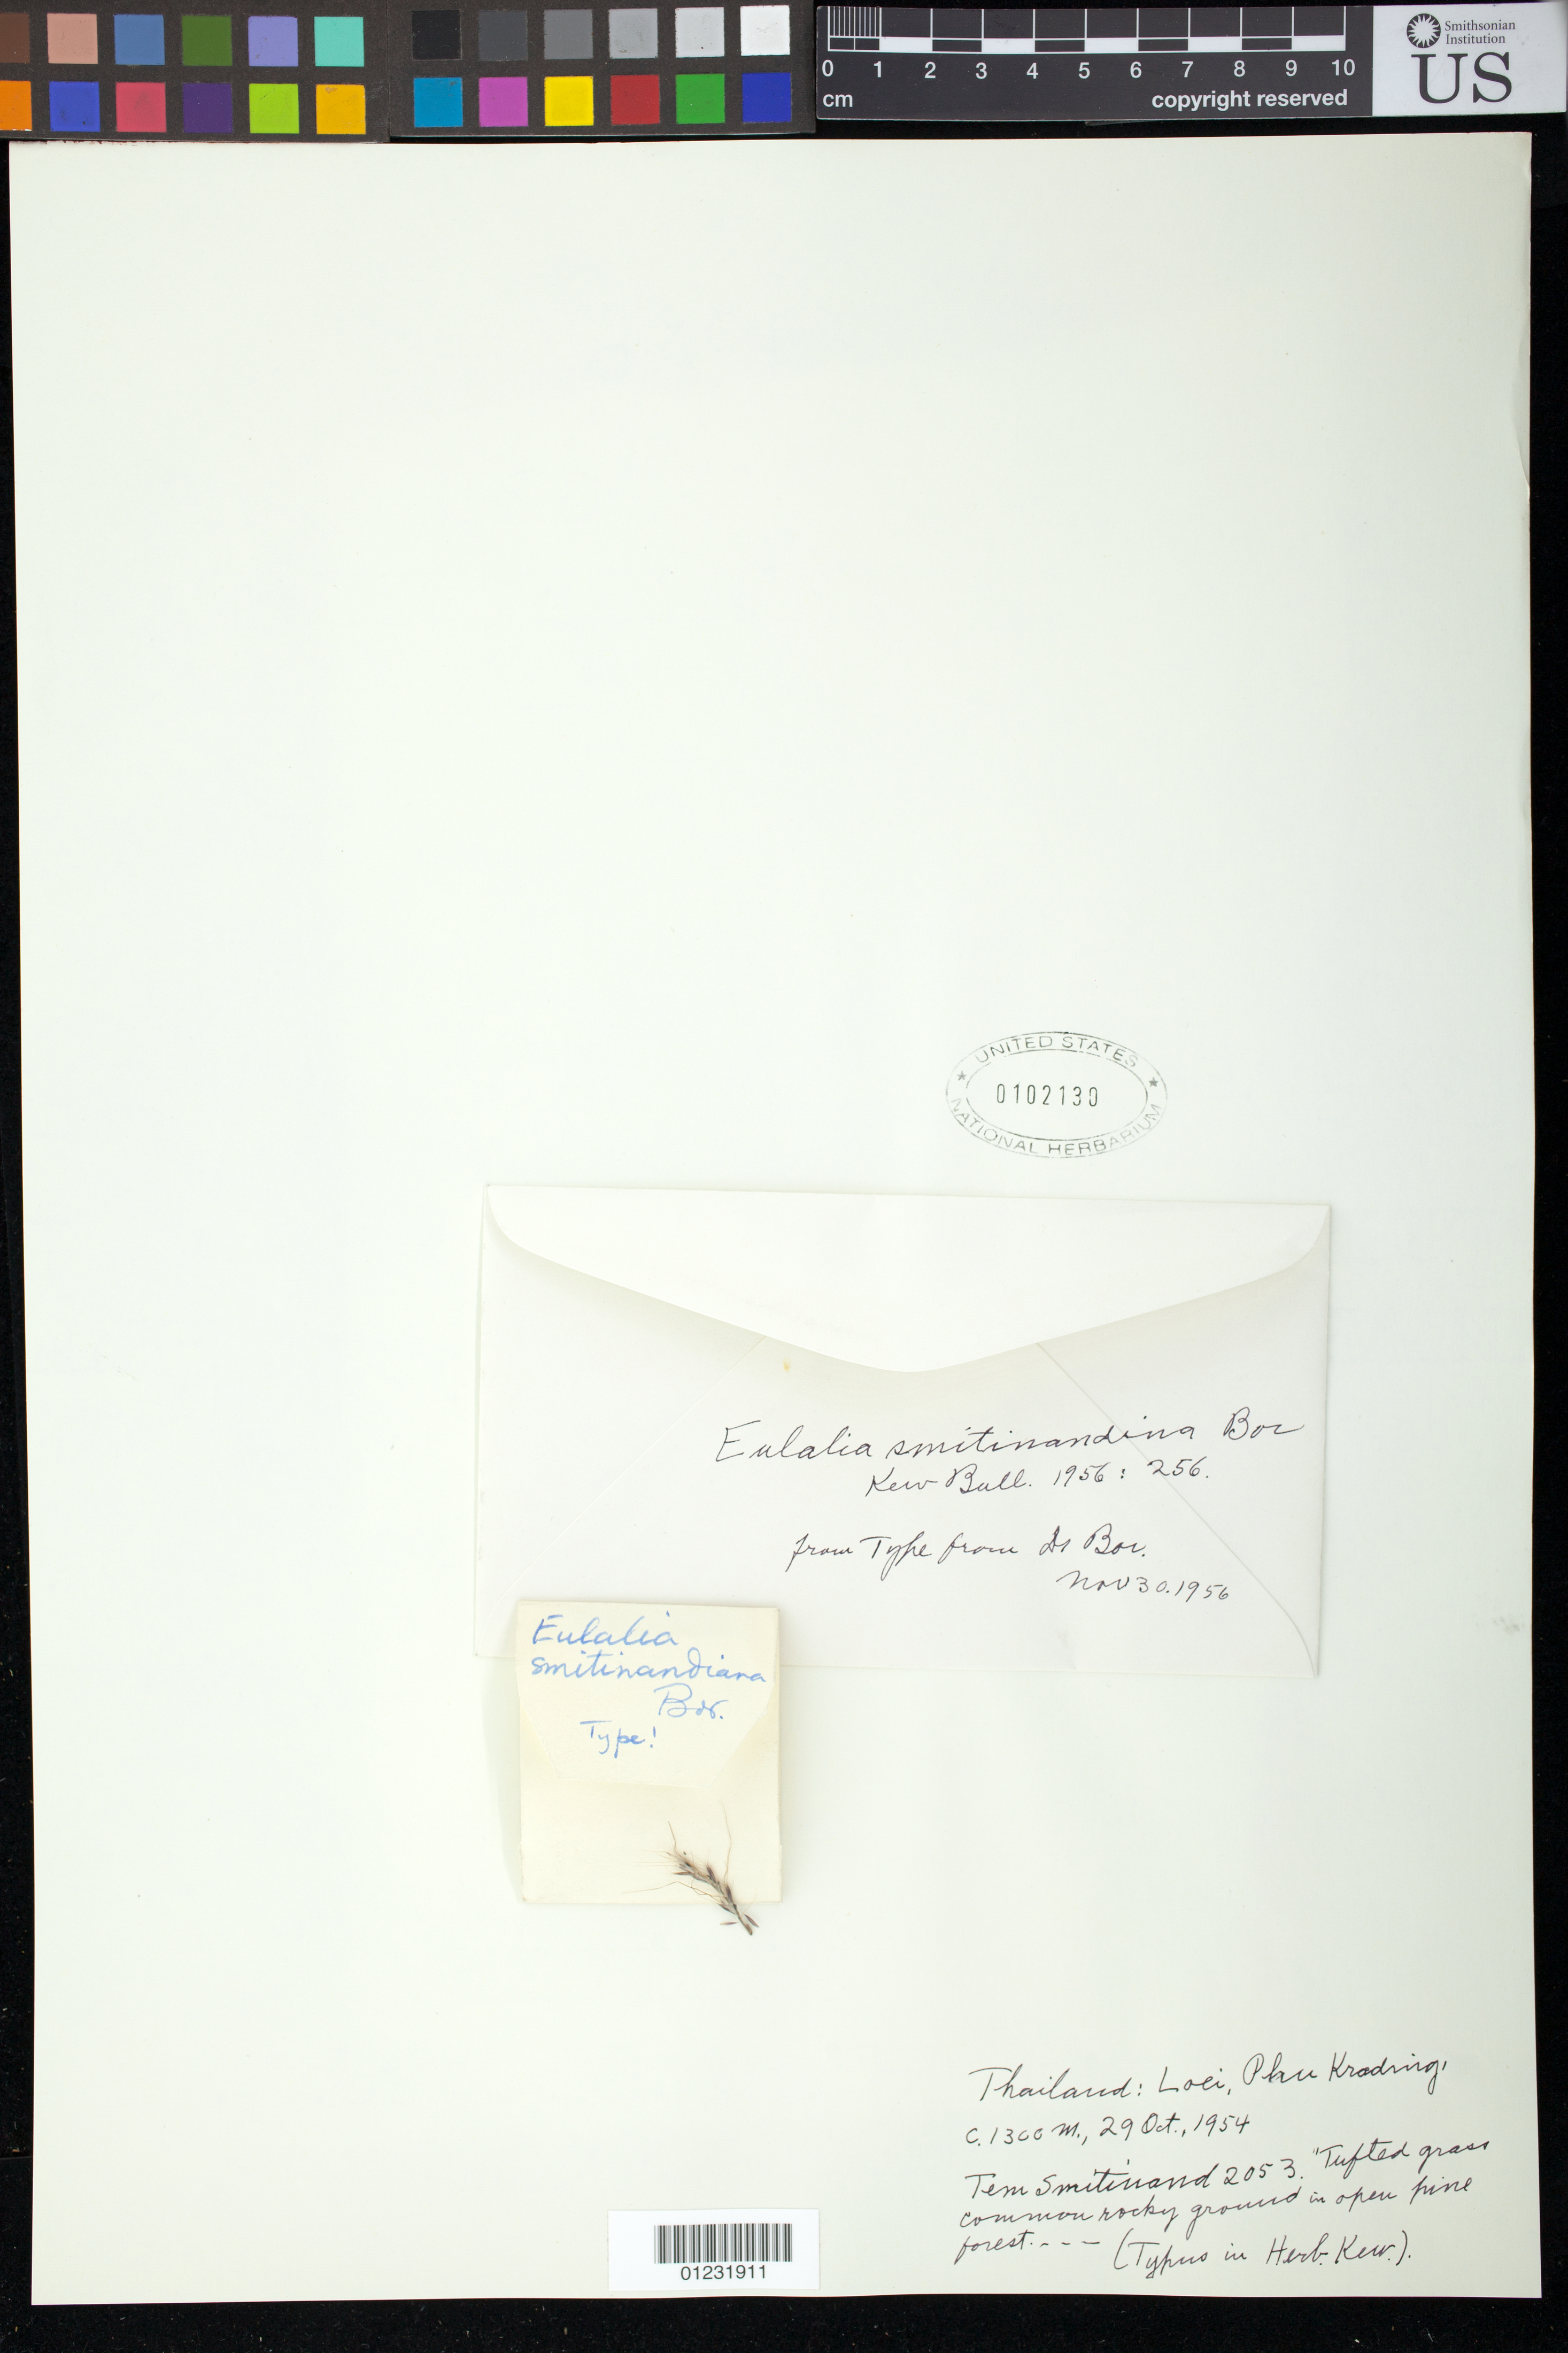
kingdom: Plantae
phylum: Tracheophyta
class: Liliopsida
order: Poales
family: Poaceae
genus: Eulalia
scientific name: Eulalia smitinandiana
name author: Bor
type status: Isotype Fragment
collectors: T. Smitinand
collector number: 2053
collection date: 1954-10-29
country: Thailand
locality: Loei, Phu Krading.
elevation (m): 1300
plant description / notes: Fragmentary material of type specimen from Dr. Bor.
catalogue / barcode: US 102130